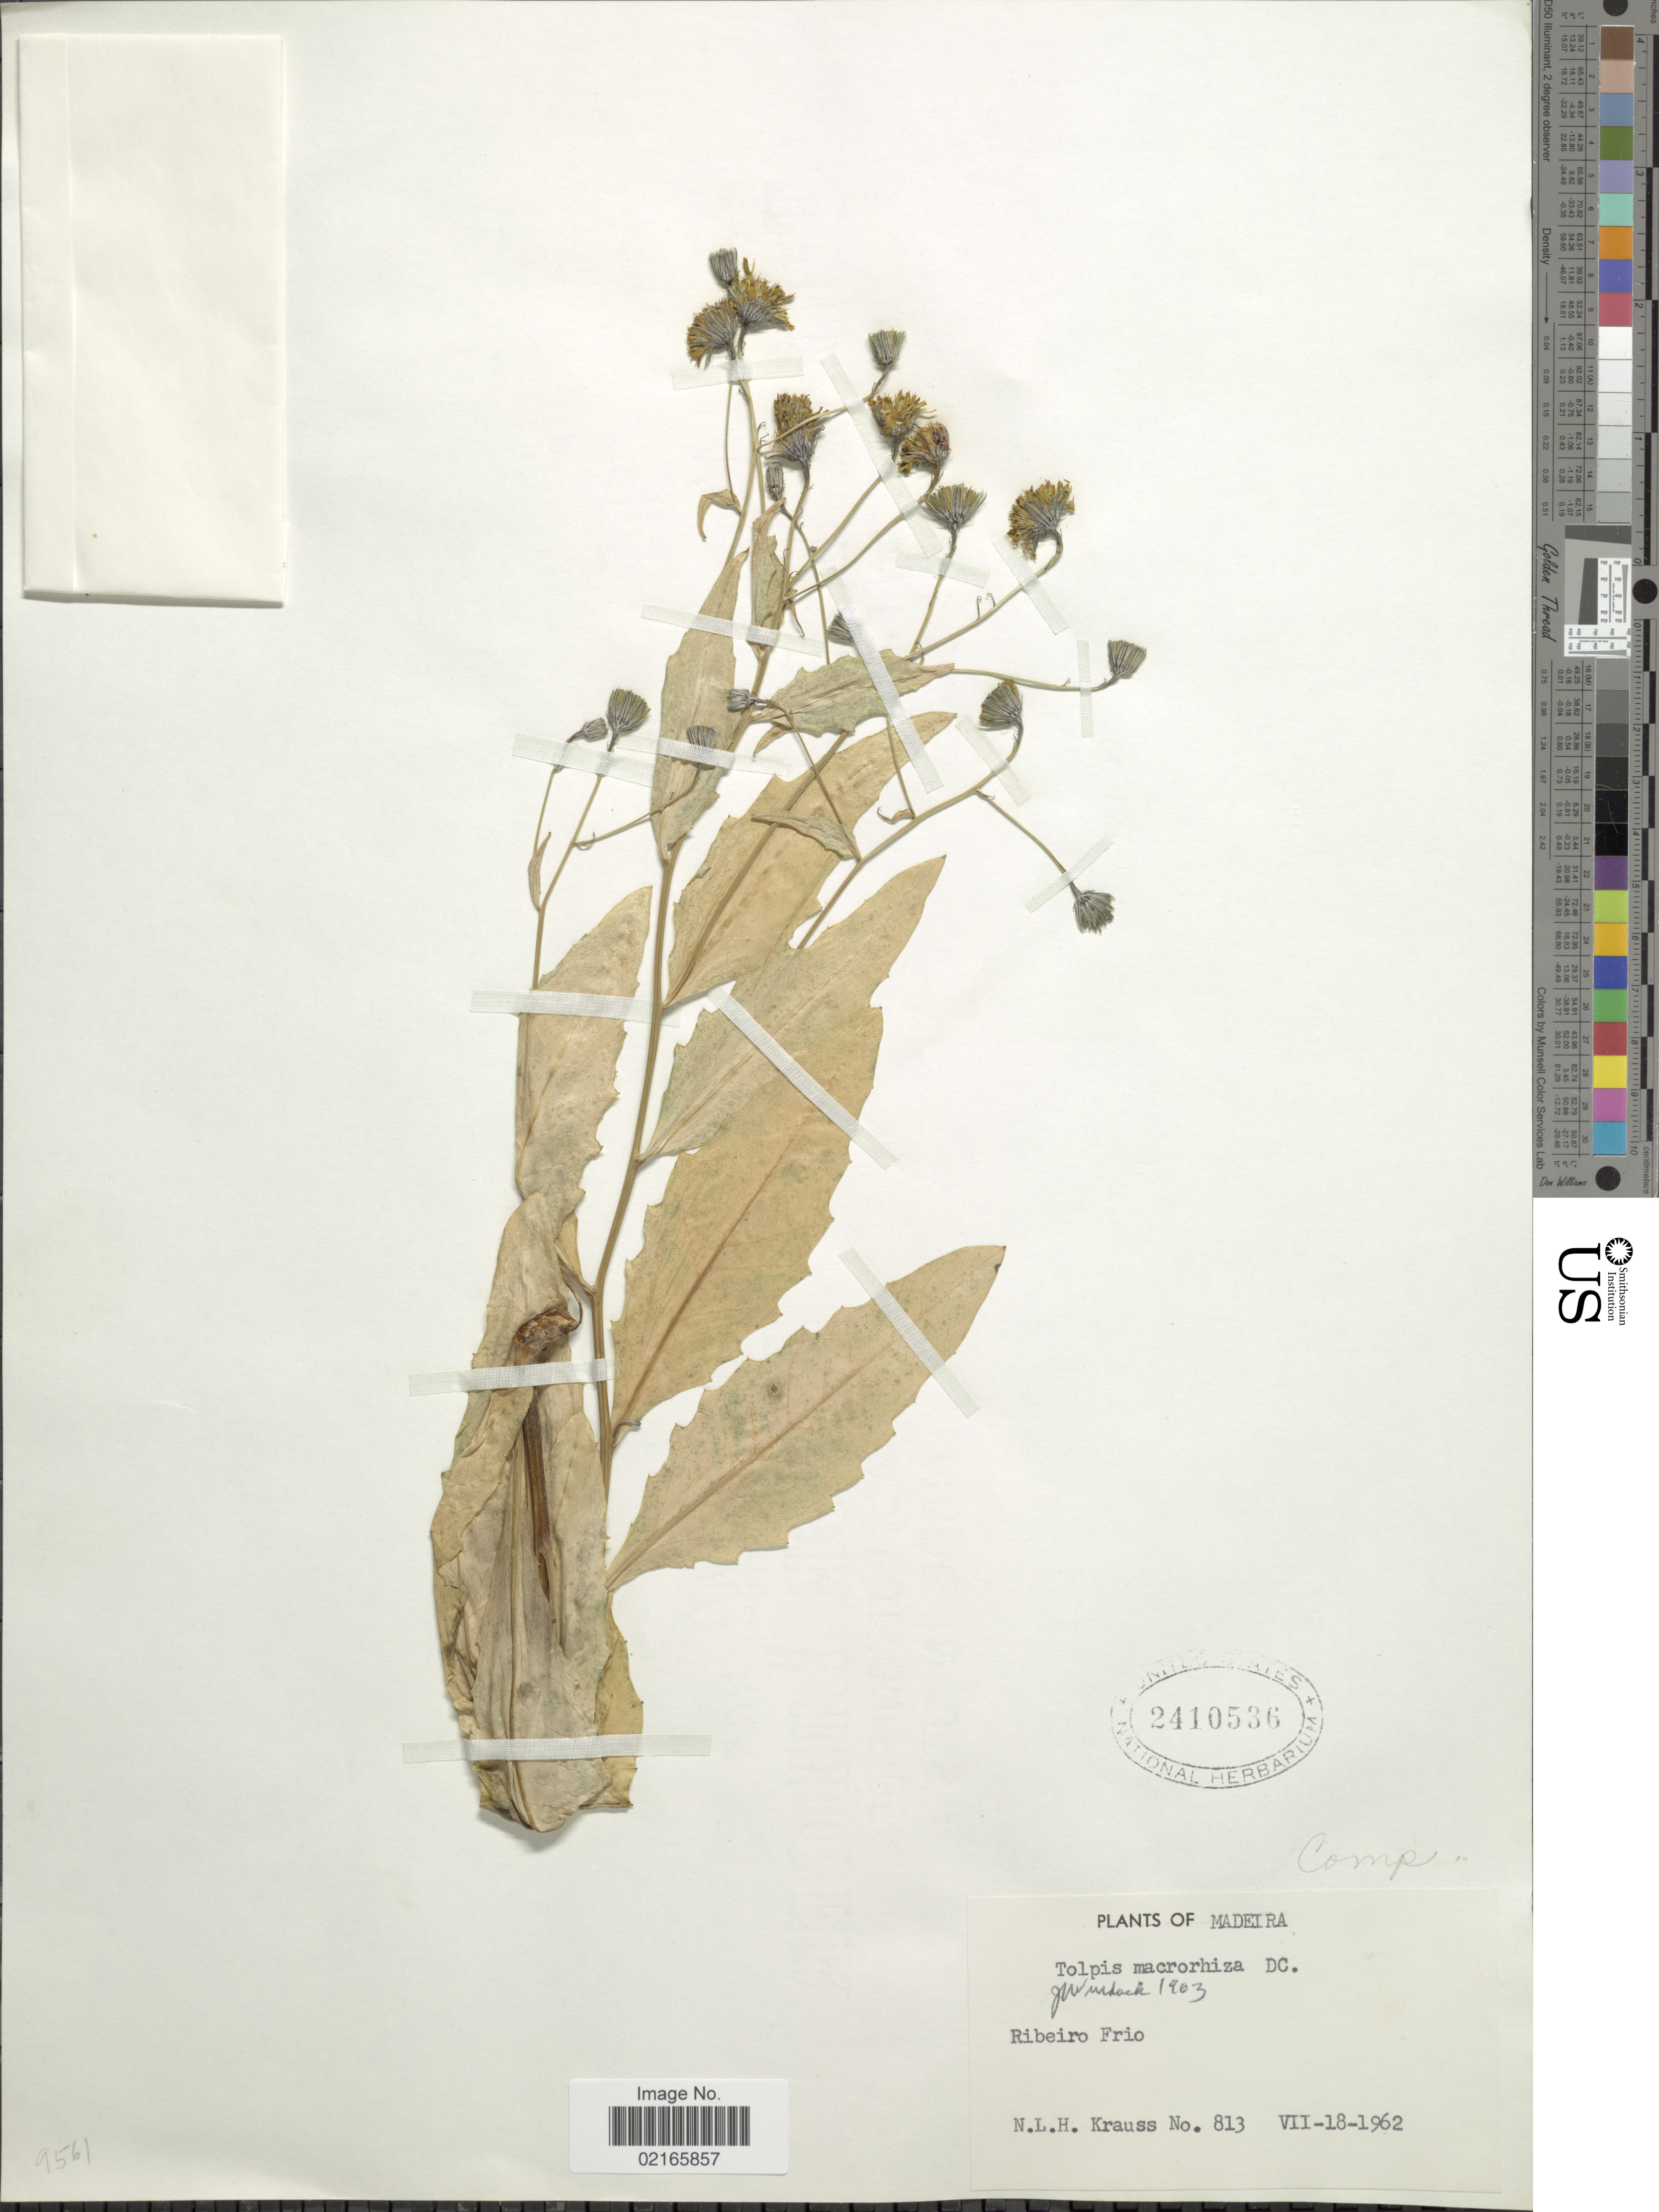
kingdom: Plantae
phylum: Tracheophyta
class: Magnoliopsida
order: Asterales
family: Asteraceae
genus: Tolpis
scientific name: Tolpis macrorhiza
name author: (Lowe) DC.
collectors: N. Krauss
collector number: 813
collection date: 1962-07-18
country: Portugal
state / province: Madeira (Aut. Reg.)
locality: Ribeiro Frio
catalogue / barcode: US 2410536